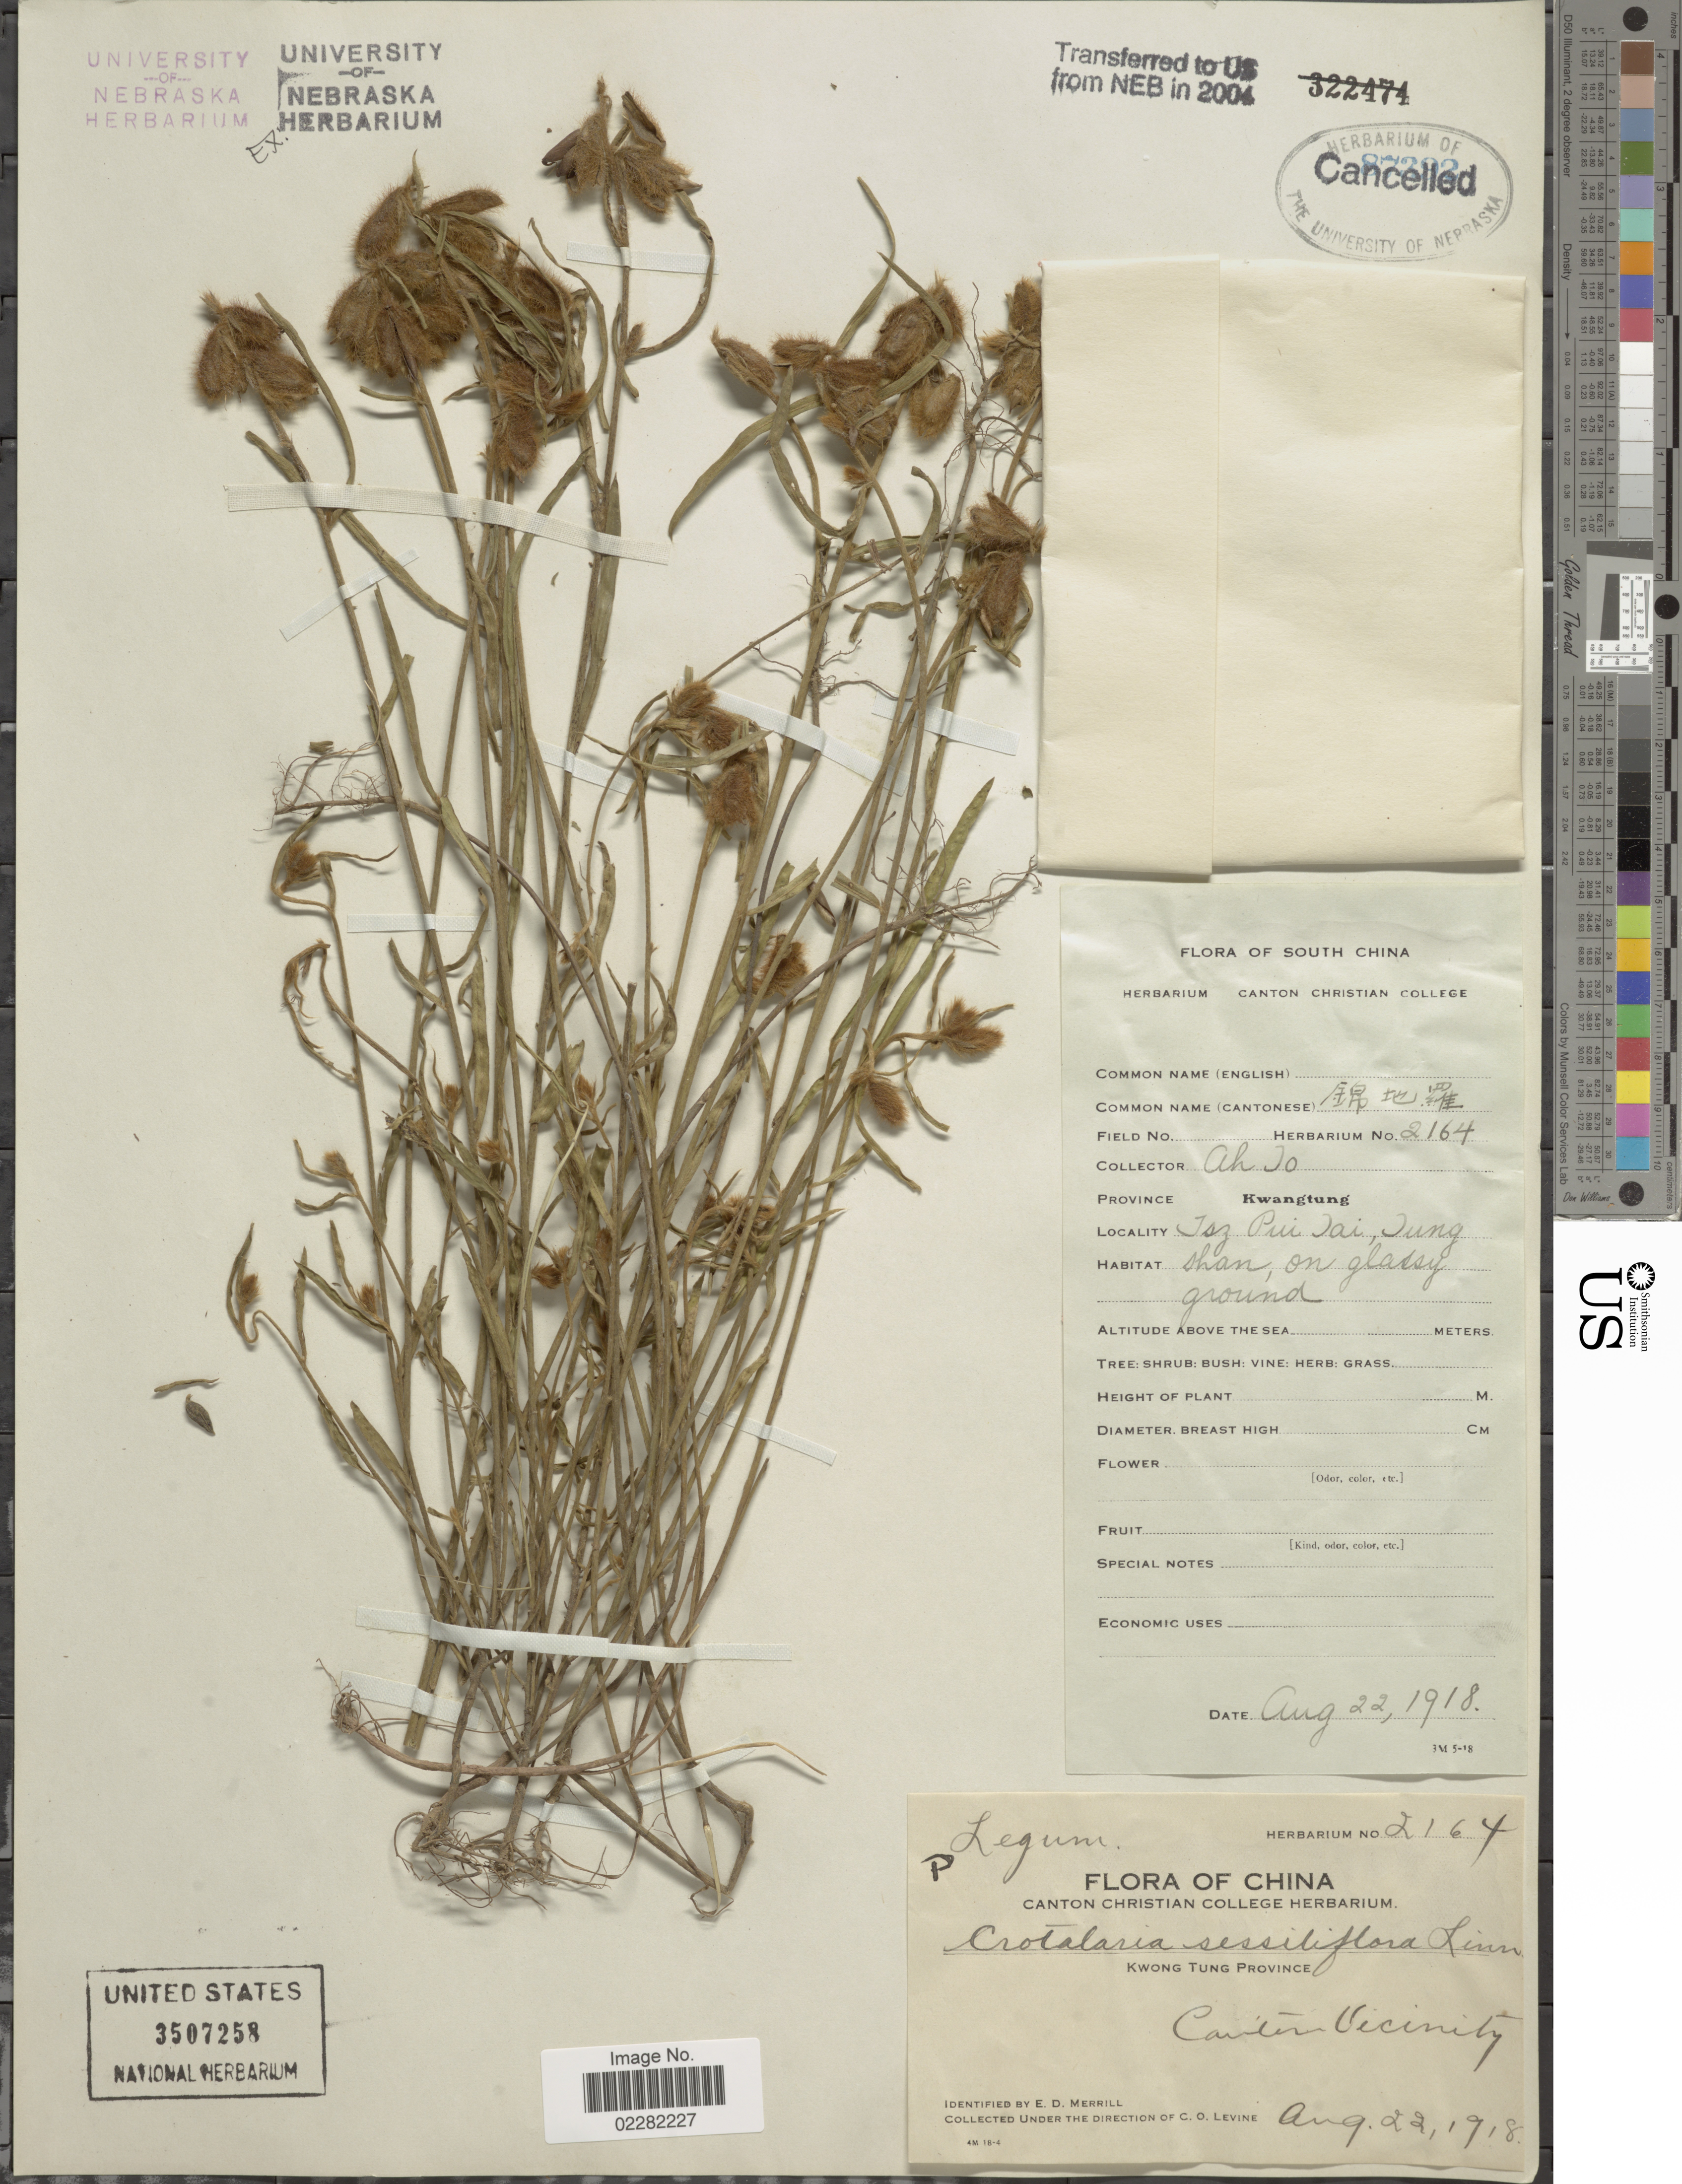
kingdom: Plantae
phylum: Tracheophyta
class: Magnoliopsida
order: Fabales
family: Fabaceae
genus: Crotalaria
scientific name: Crotalaria sessilifolia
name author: L.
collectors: U. Jo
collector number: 2164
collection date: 1918-08-22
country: China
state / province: Guangdong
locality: Kwangtung, Toz Pui Tai Tung shan, Canton Vicinity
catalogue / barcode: US 3507258